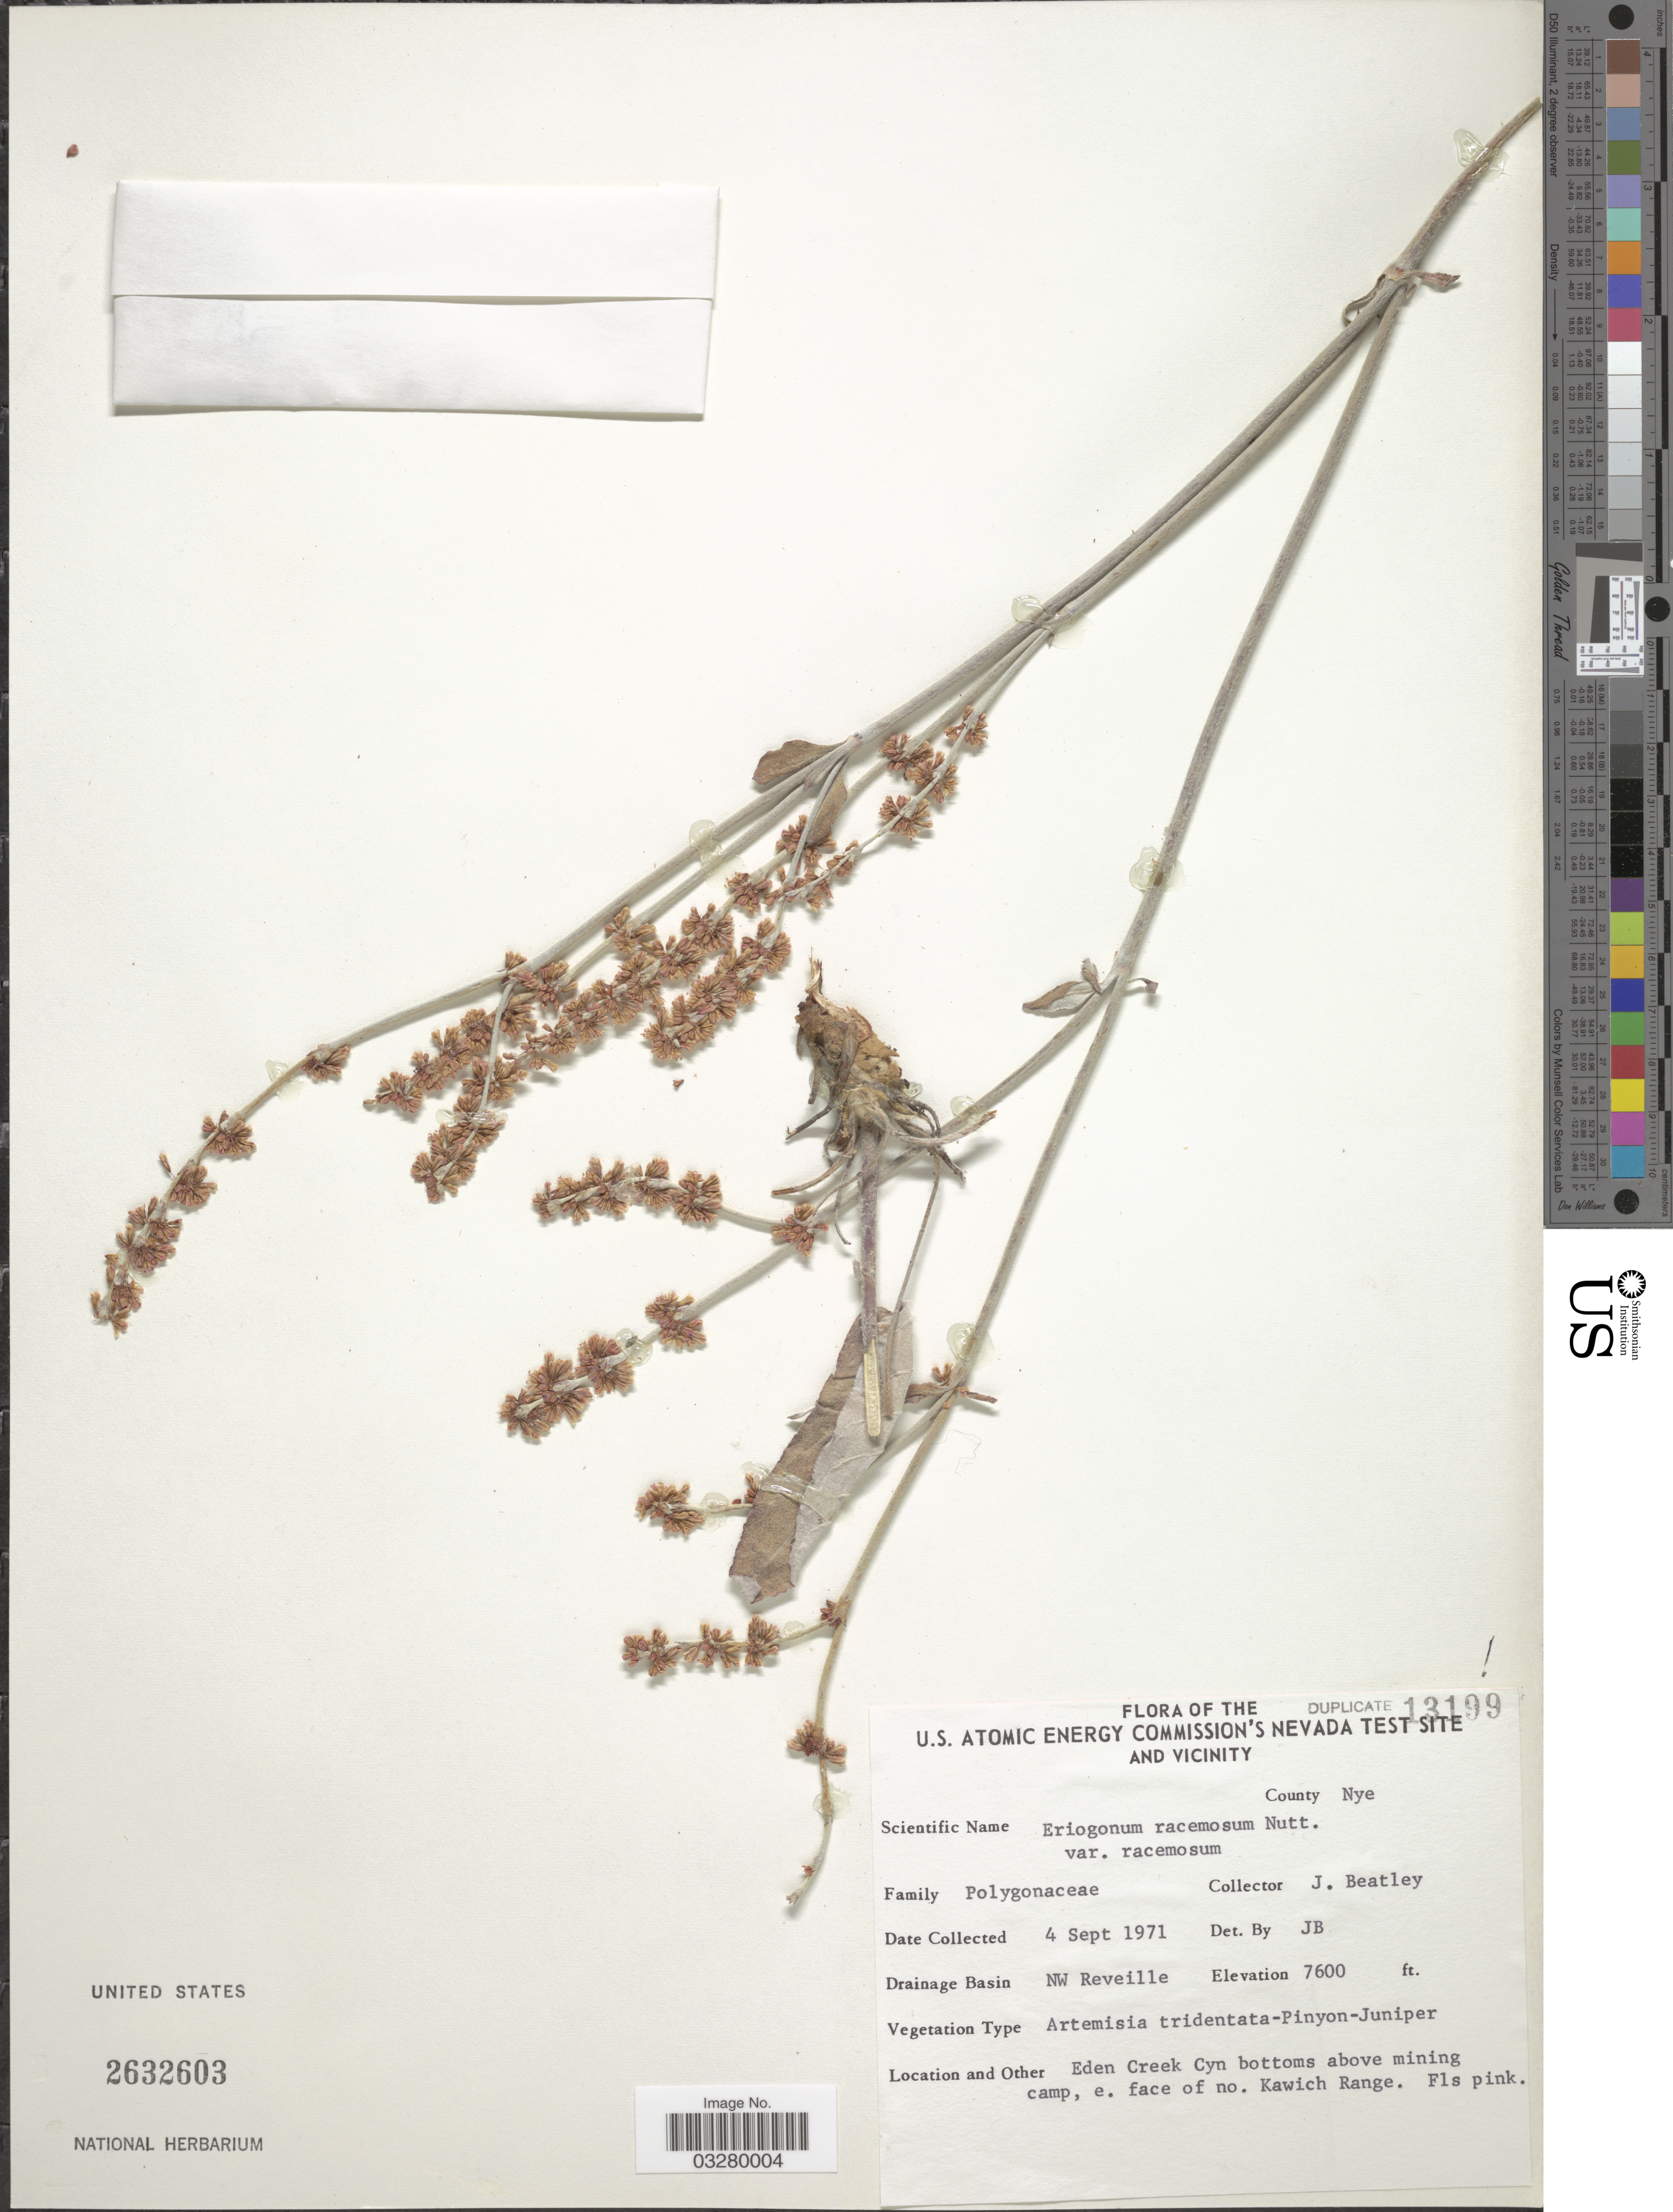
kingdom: Plantae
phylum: Tracheophyta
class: Magnoliopsida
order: Caryophyllales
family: Polygonaceae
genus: Eriogonum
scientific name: Eriogonum racemosum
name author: Nutt.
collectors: J. C. Beatley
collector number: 13199?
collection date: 1971-09-04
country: United States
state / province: Nevada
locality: U.S. Atomic Energy Commission's Nevada Test Site and Vicinity, County Nye, Drainage Basin NW Reveille, Eden Creek Cyn bottoms above mining camp, e. face of no. Kawich Range.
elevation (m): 2316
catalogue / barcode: US 2632603